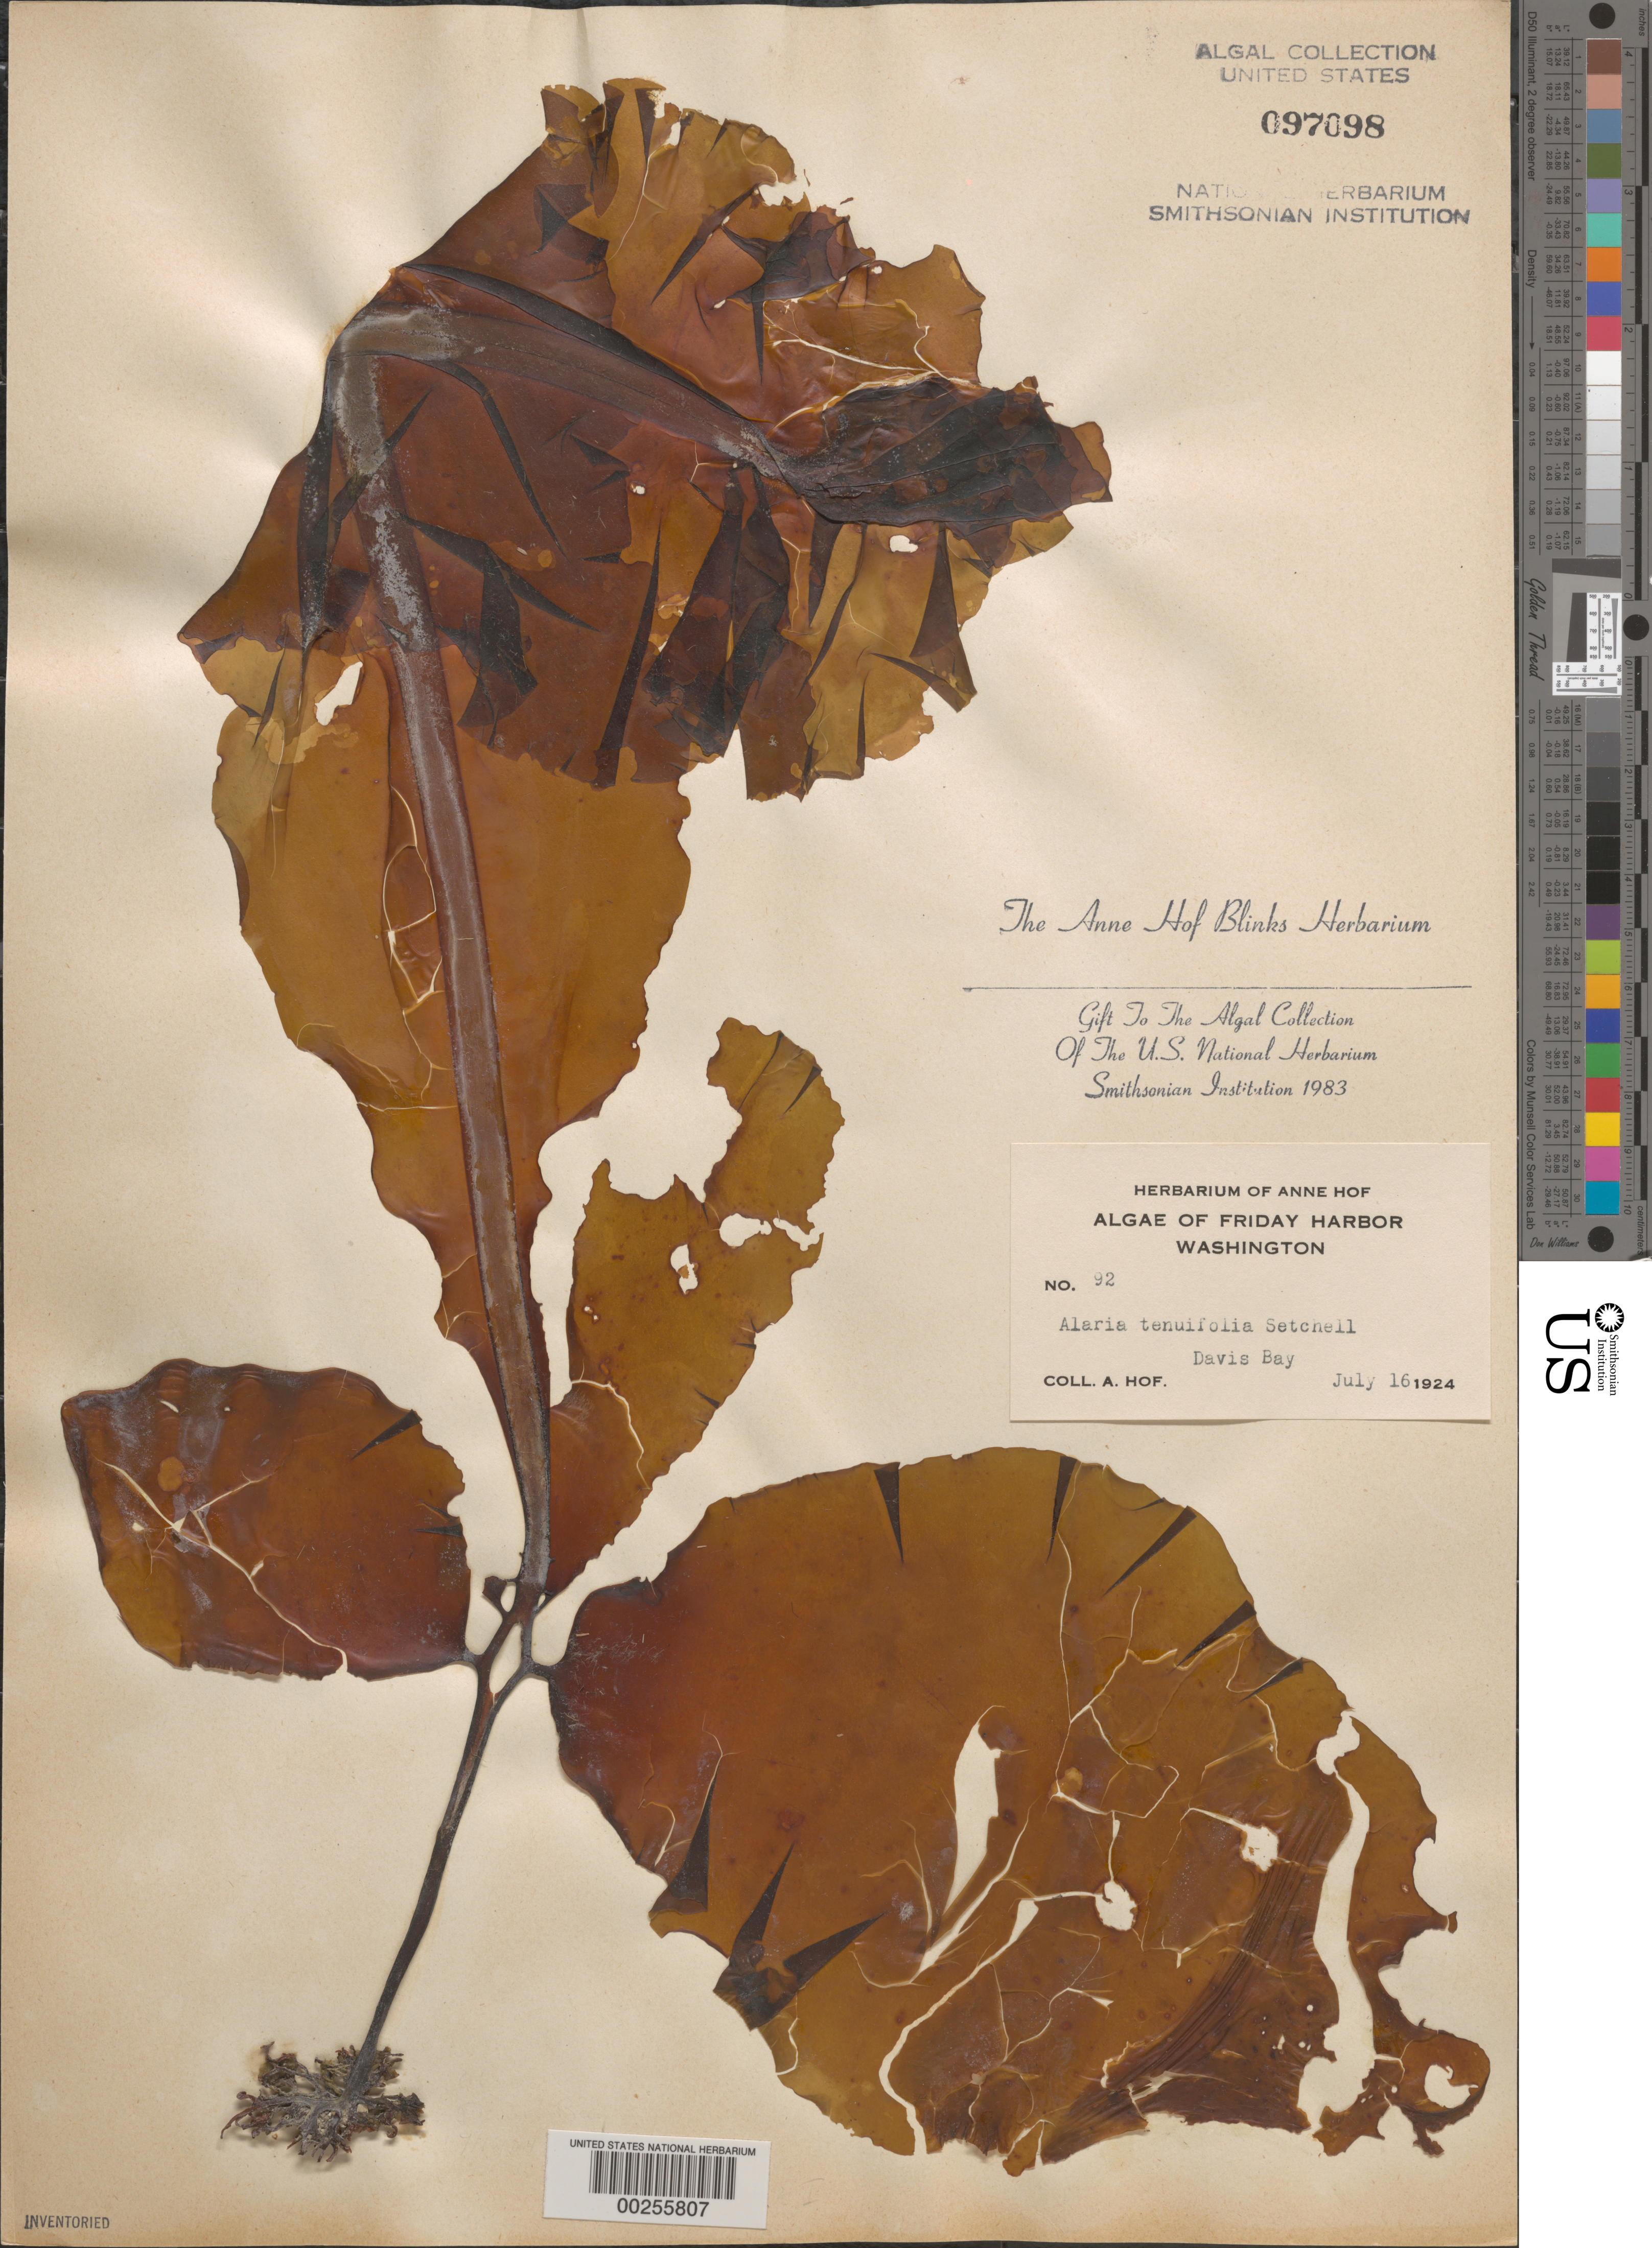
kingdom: Chromista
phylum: Ochrophyta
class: Phaeophyceae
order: Laminariales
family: Alariaceae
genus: Alaria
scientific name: Alaria marginata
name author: Postels & Rupr.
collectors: A. Blinks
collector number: AHB 92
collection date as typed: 16 Jul 1924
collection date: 1924-07-16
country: United States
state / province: Washington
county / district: San Juan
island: San Juan Island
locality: Friday Harbor, Davis Bay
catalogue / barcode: US 97098